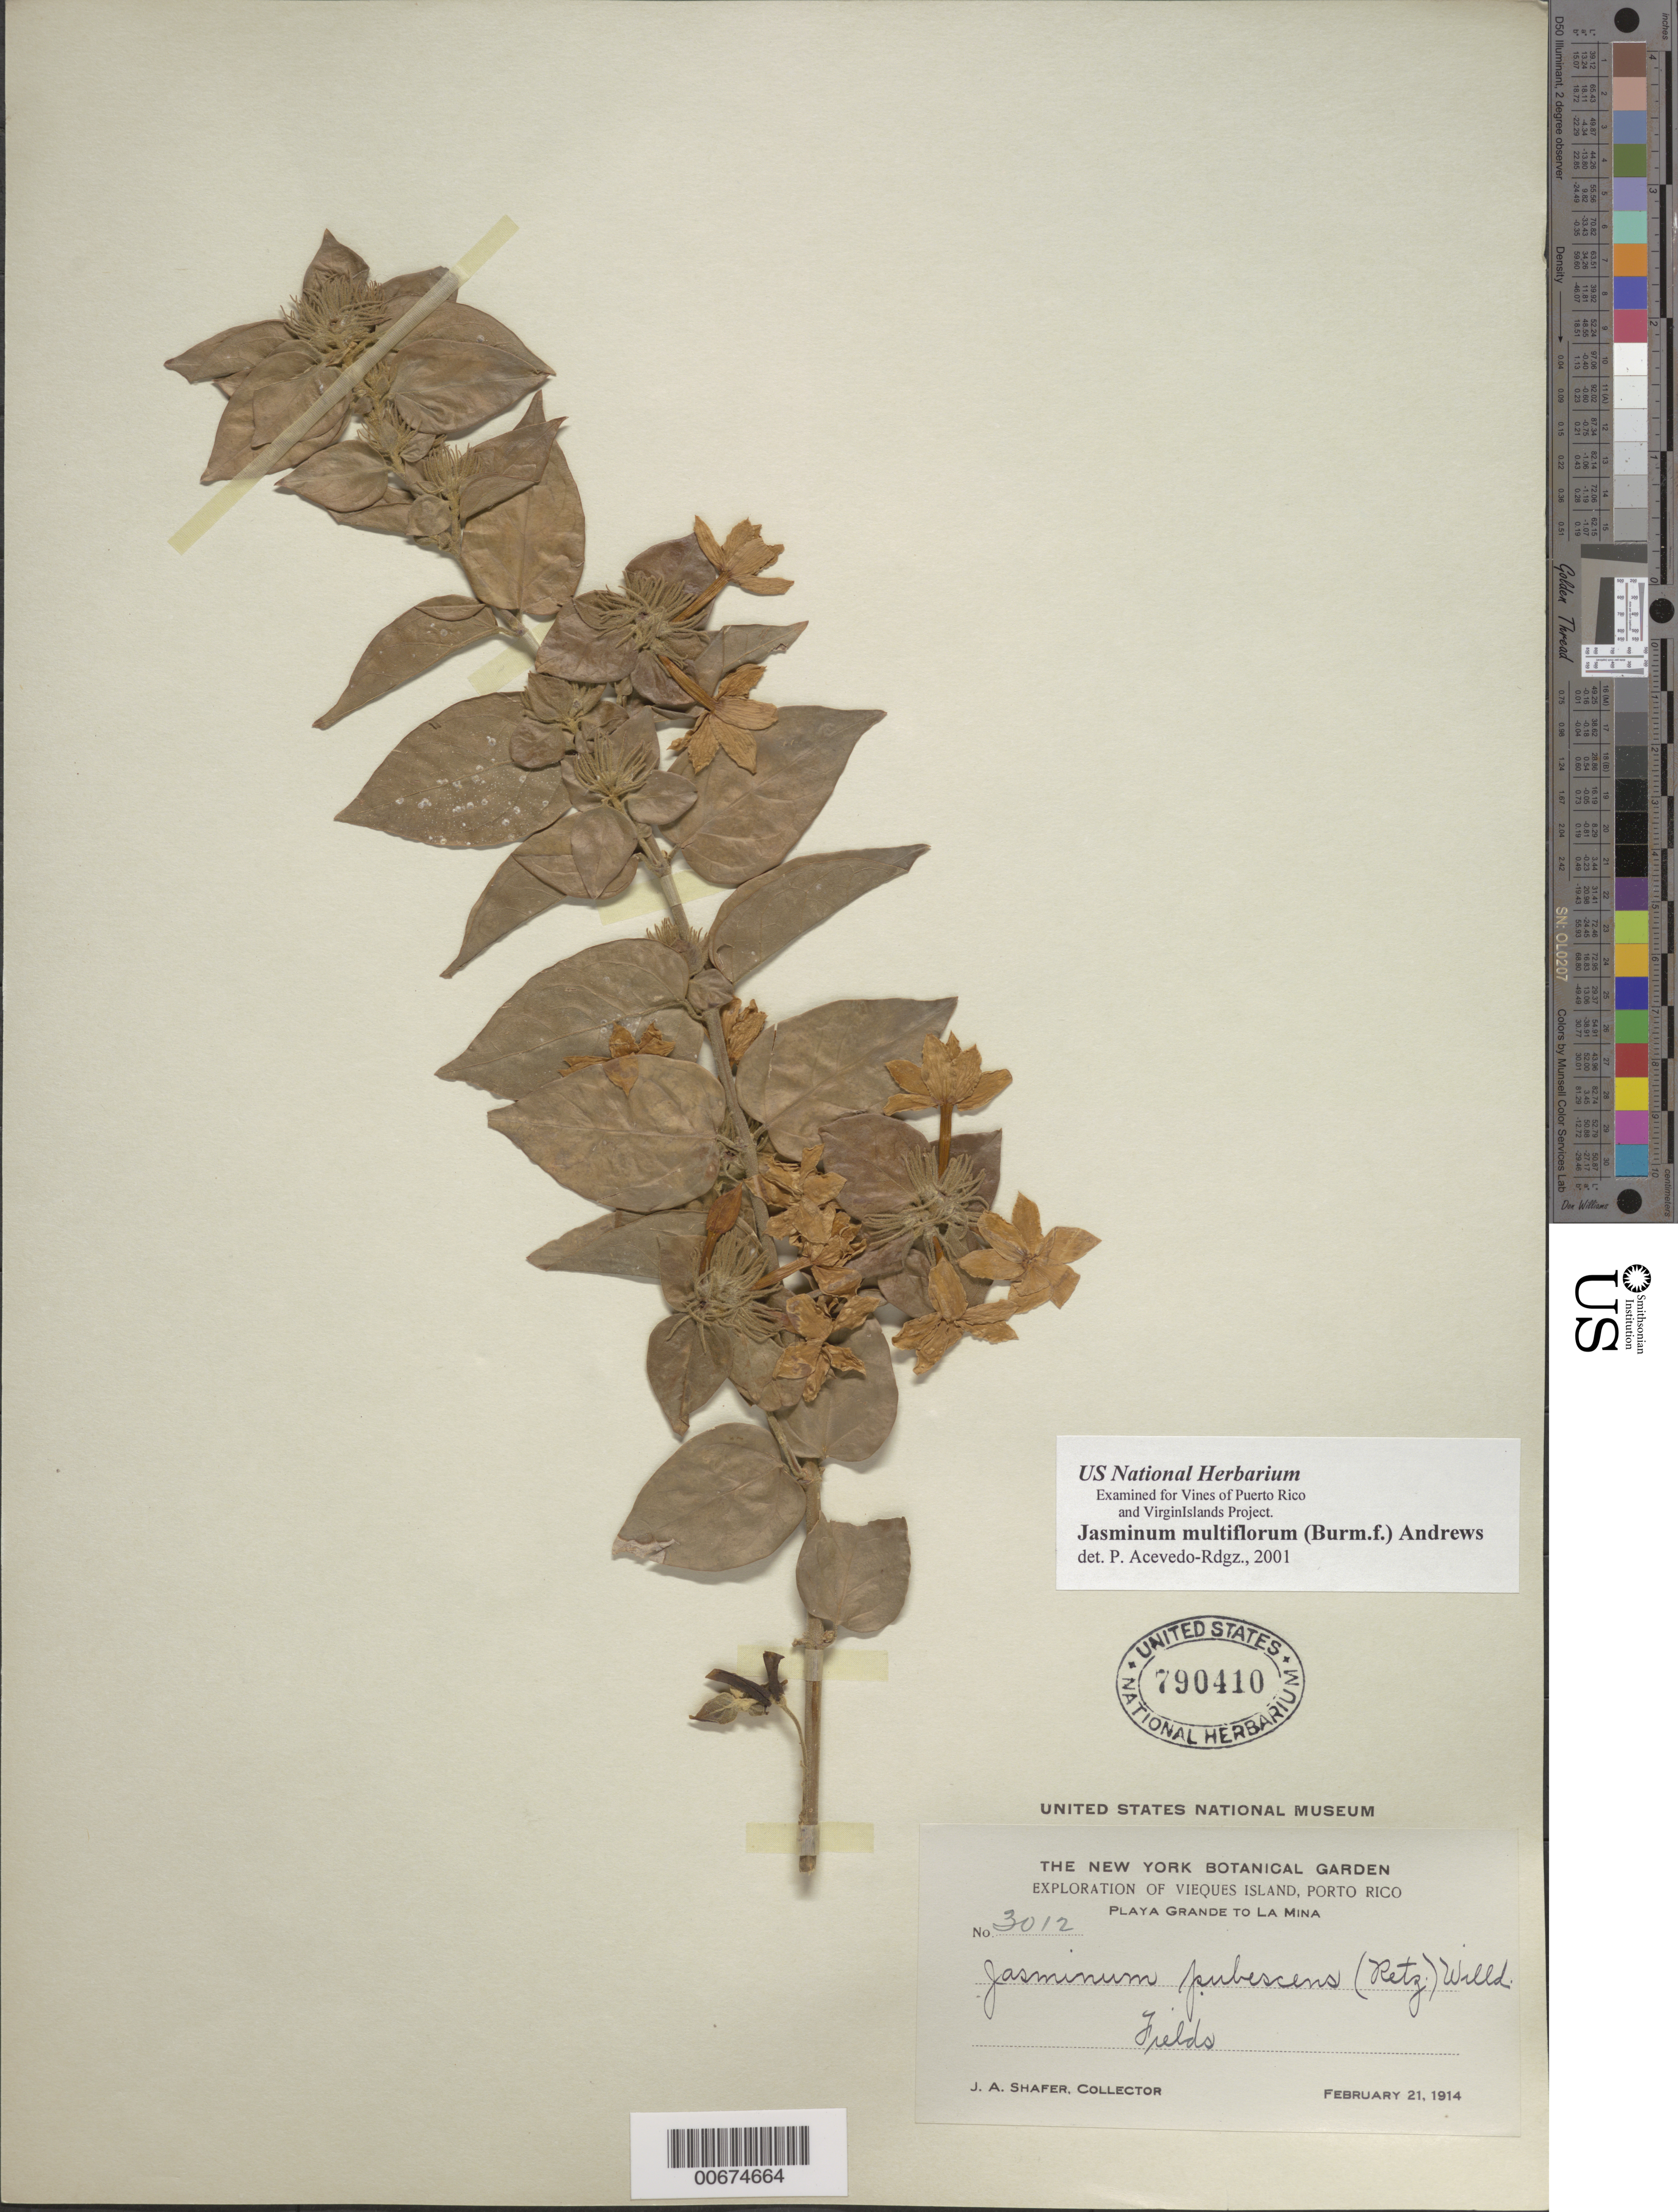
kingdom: Plantae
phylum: Tracheophyta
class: Magnoliopsida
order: Lamiales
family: Oleaceae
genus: Jasminum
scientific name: Jasminum multiflorum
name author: (Burm. f.) Andrews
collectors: J. A. Shafer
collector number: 3012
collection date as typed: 21 Feb 1914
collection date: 1914-02-21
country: Puerto Rico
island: Vieques I.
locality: Vieques Island: Playa Grande to La Mina. Fields.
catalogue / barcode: US 790410